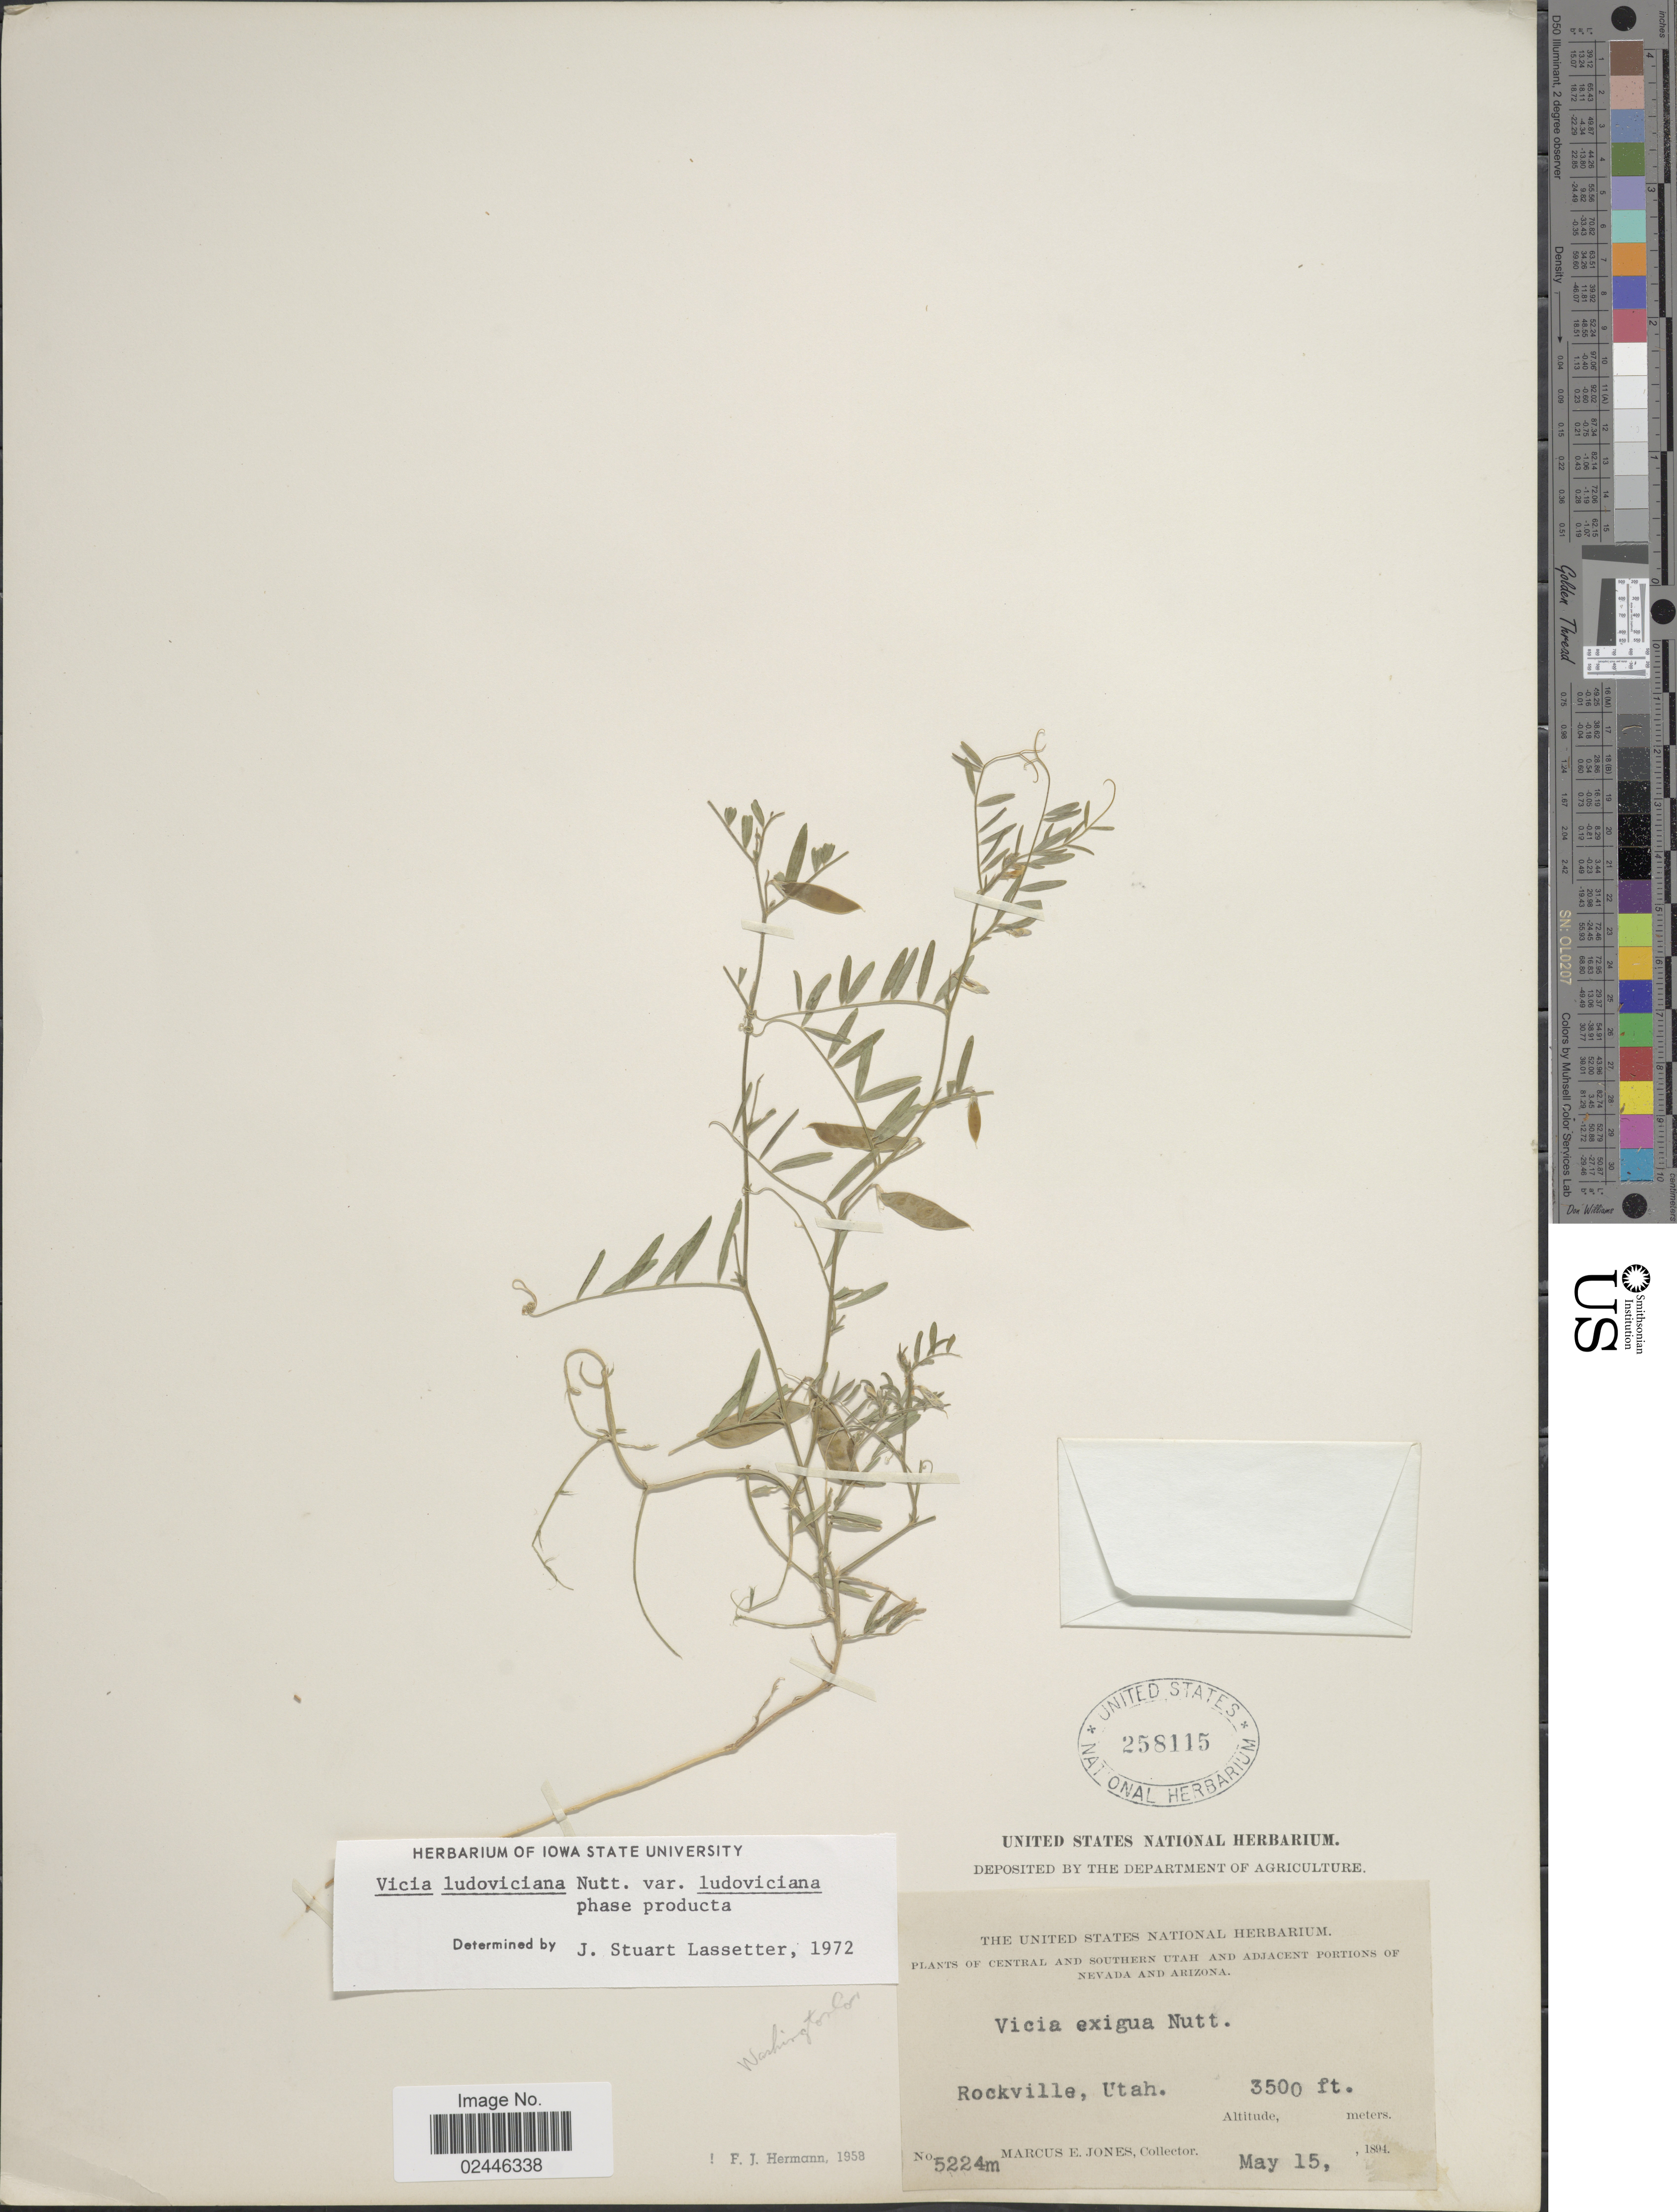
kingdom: Plantae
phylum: Tracheophyta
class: Magnoliopsida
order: Fabales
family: Fabaceae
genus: Vicia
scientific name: Vicia ludoviciana var. ludoviciana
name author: Nutt. ex Torr. & A. Gray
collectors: M. E. Jones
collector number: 5224m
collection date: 1894-05-15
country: United States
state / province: Utah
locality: Central And Southern Utah And Adjacent Portions of Nevada and Arizona, Rockville, Washington Co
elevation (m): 1067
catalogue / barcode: US 258115